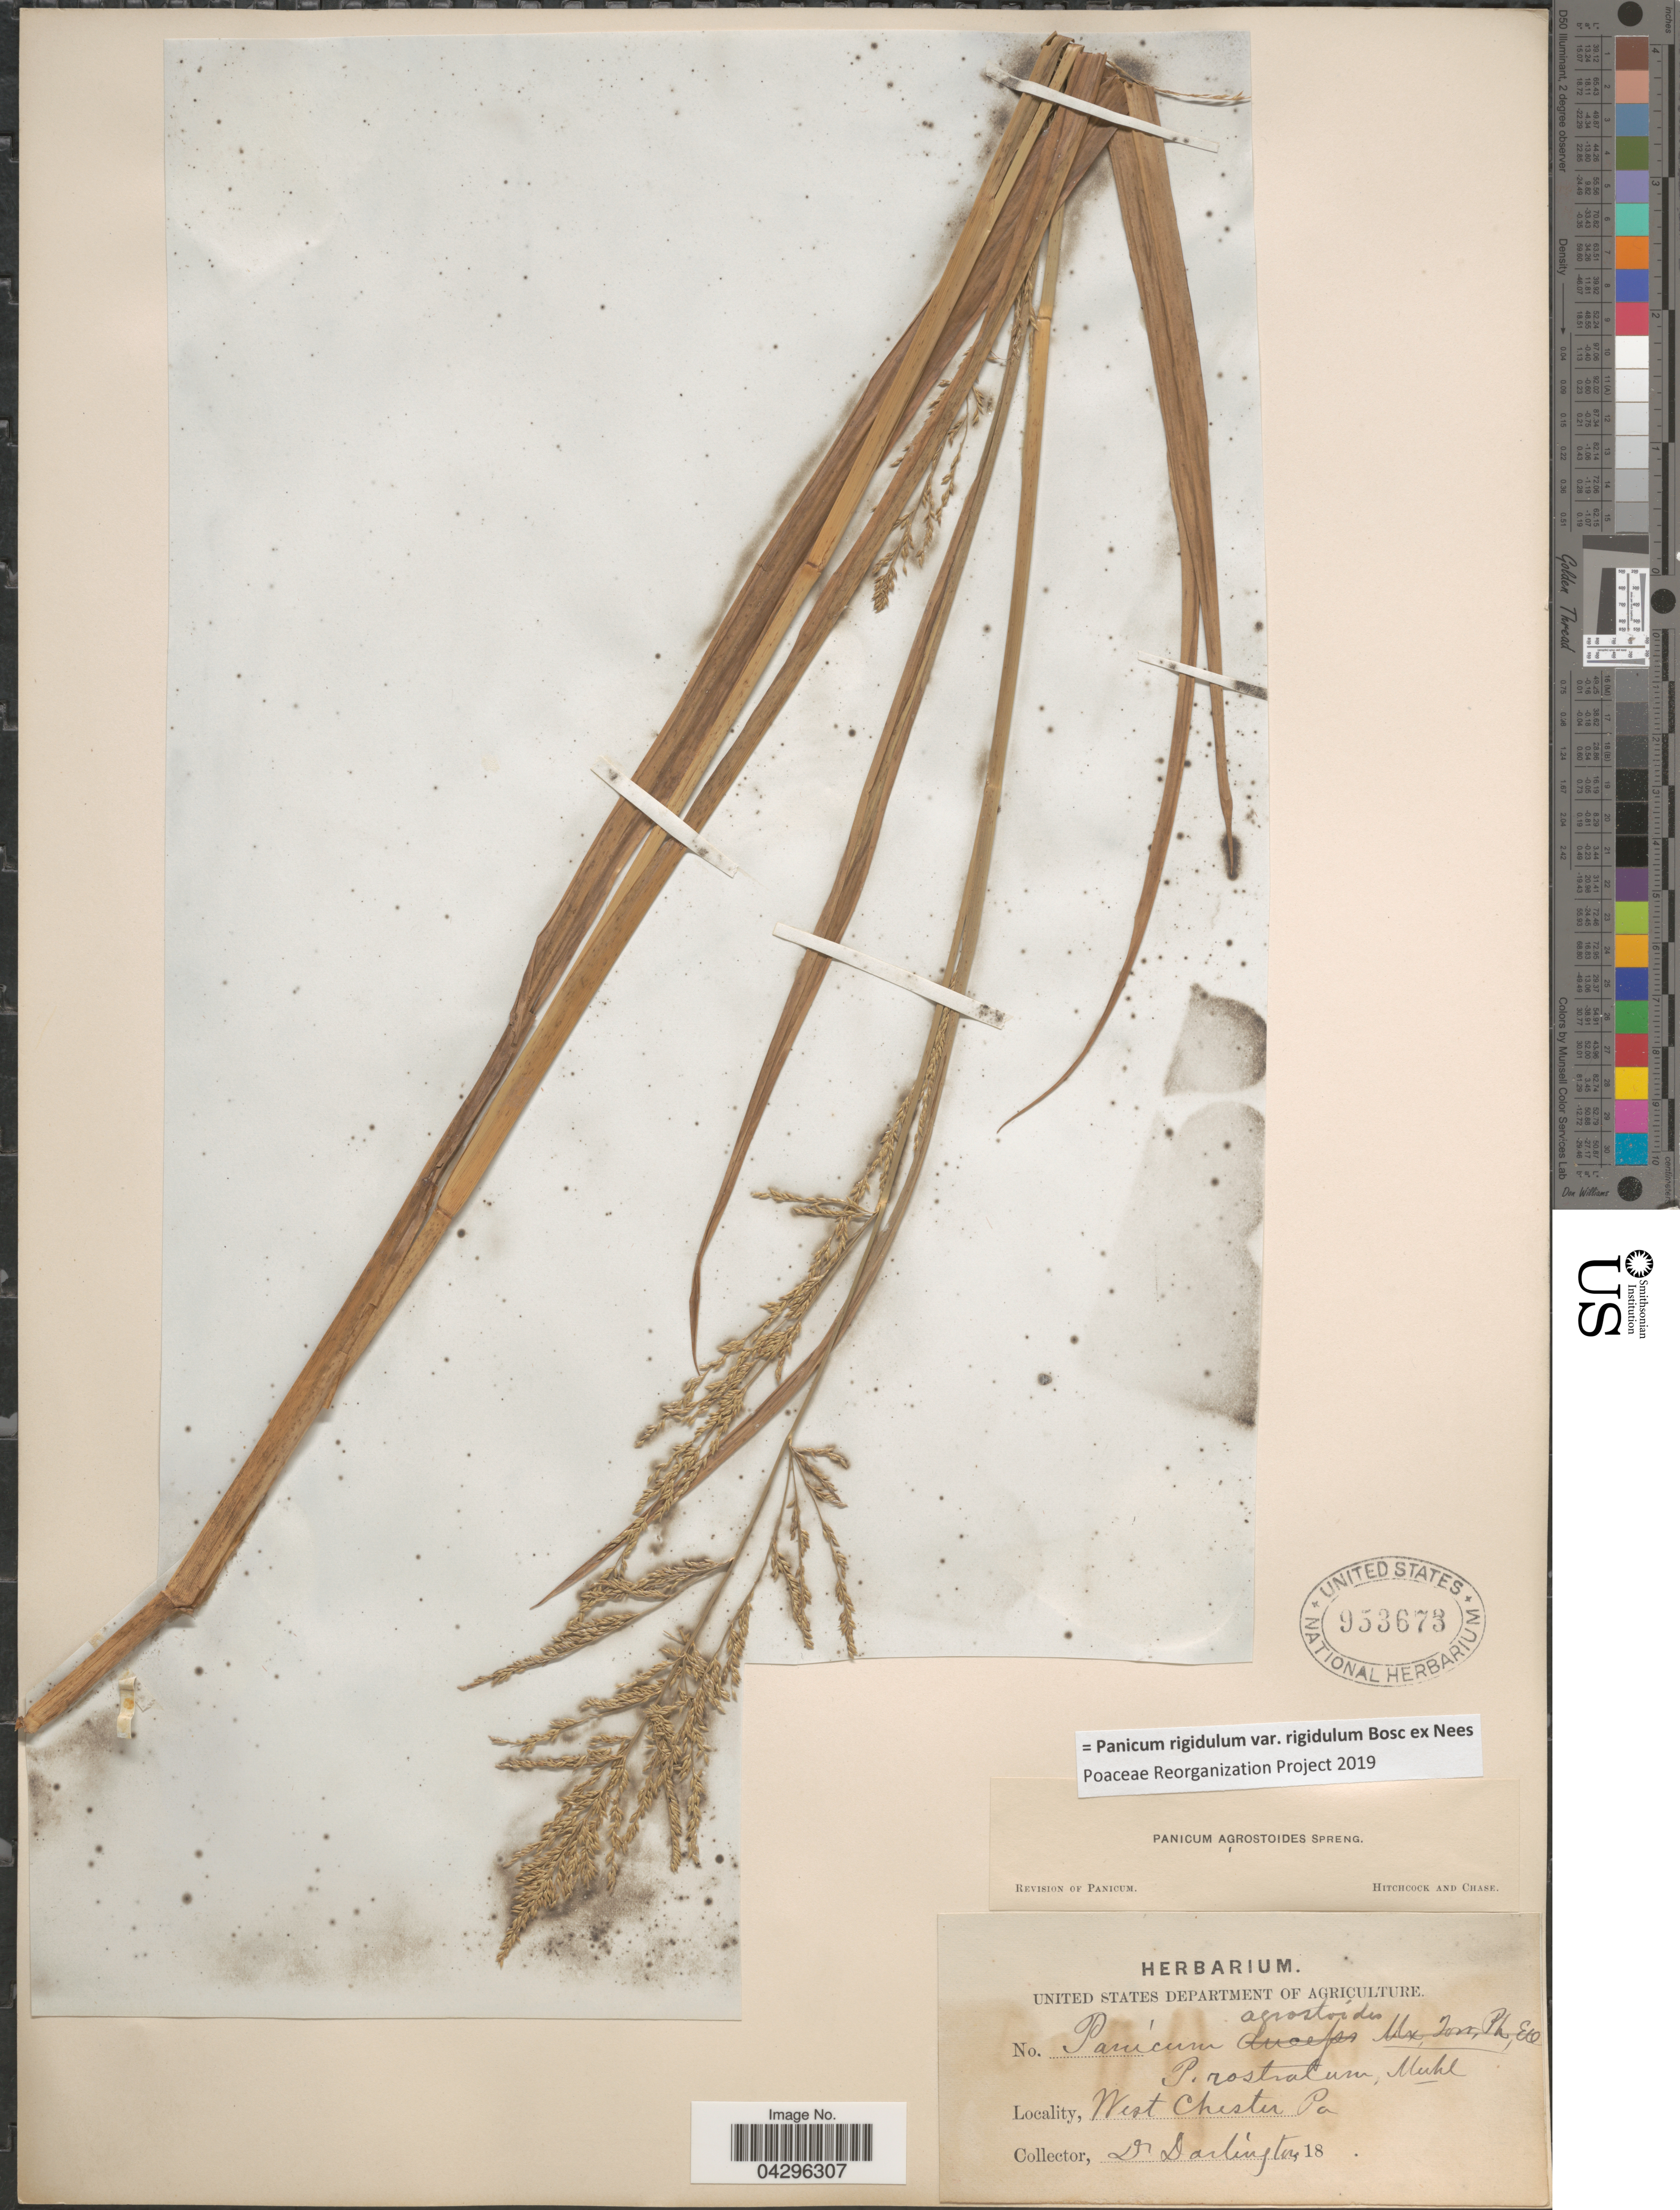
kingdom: Plantae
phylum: Tracheophyta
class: Liliopsida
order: Poales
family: Poaceae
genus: Panicum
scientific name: Panicum rigidulum var. rigidulum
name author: Bosc ex Nees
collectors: Darlington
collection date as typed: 18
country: United States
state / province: Pennsylvania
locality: West Chester.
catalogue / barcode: US 953673